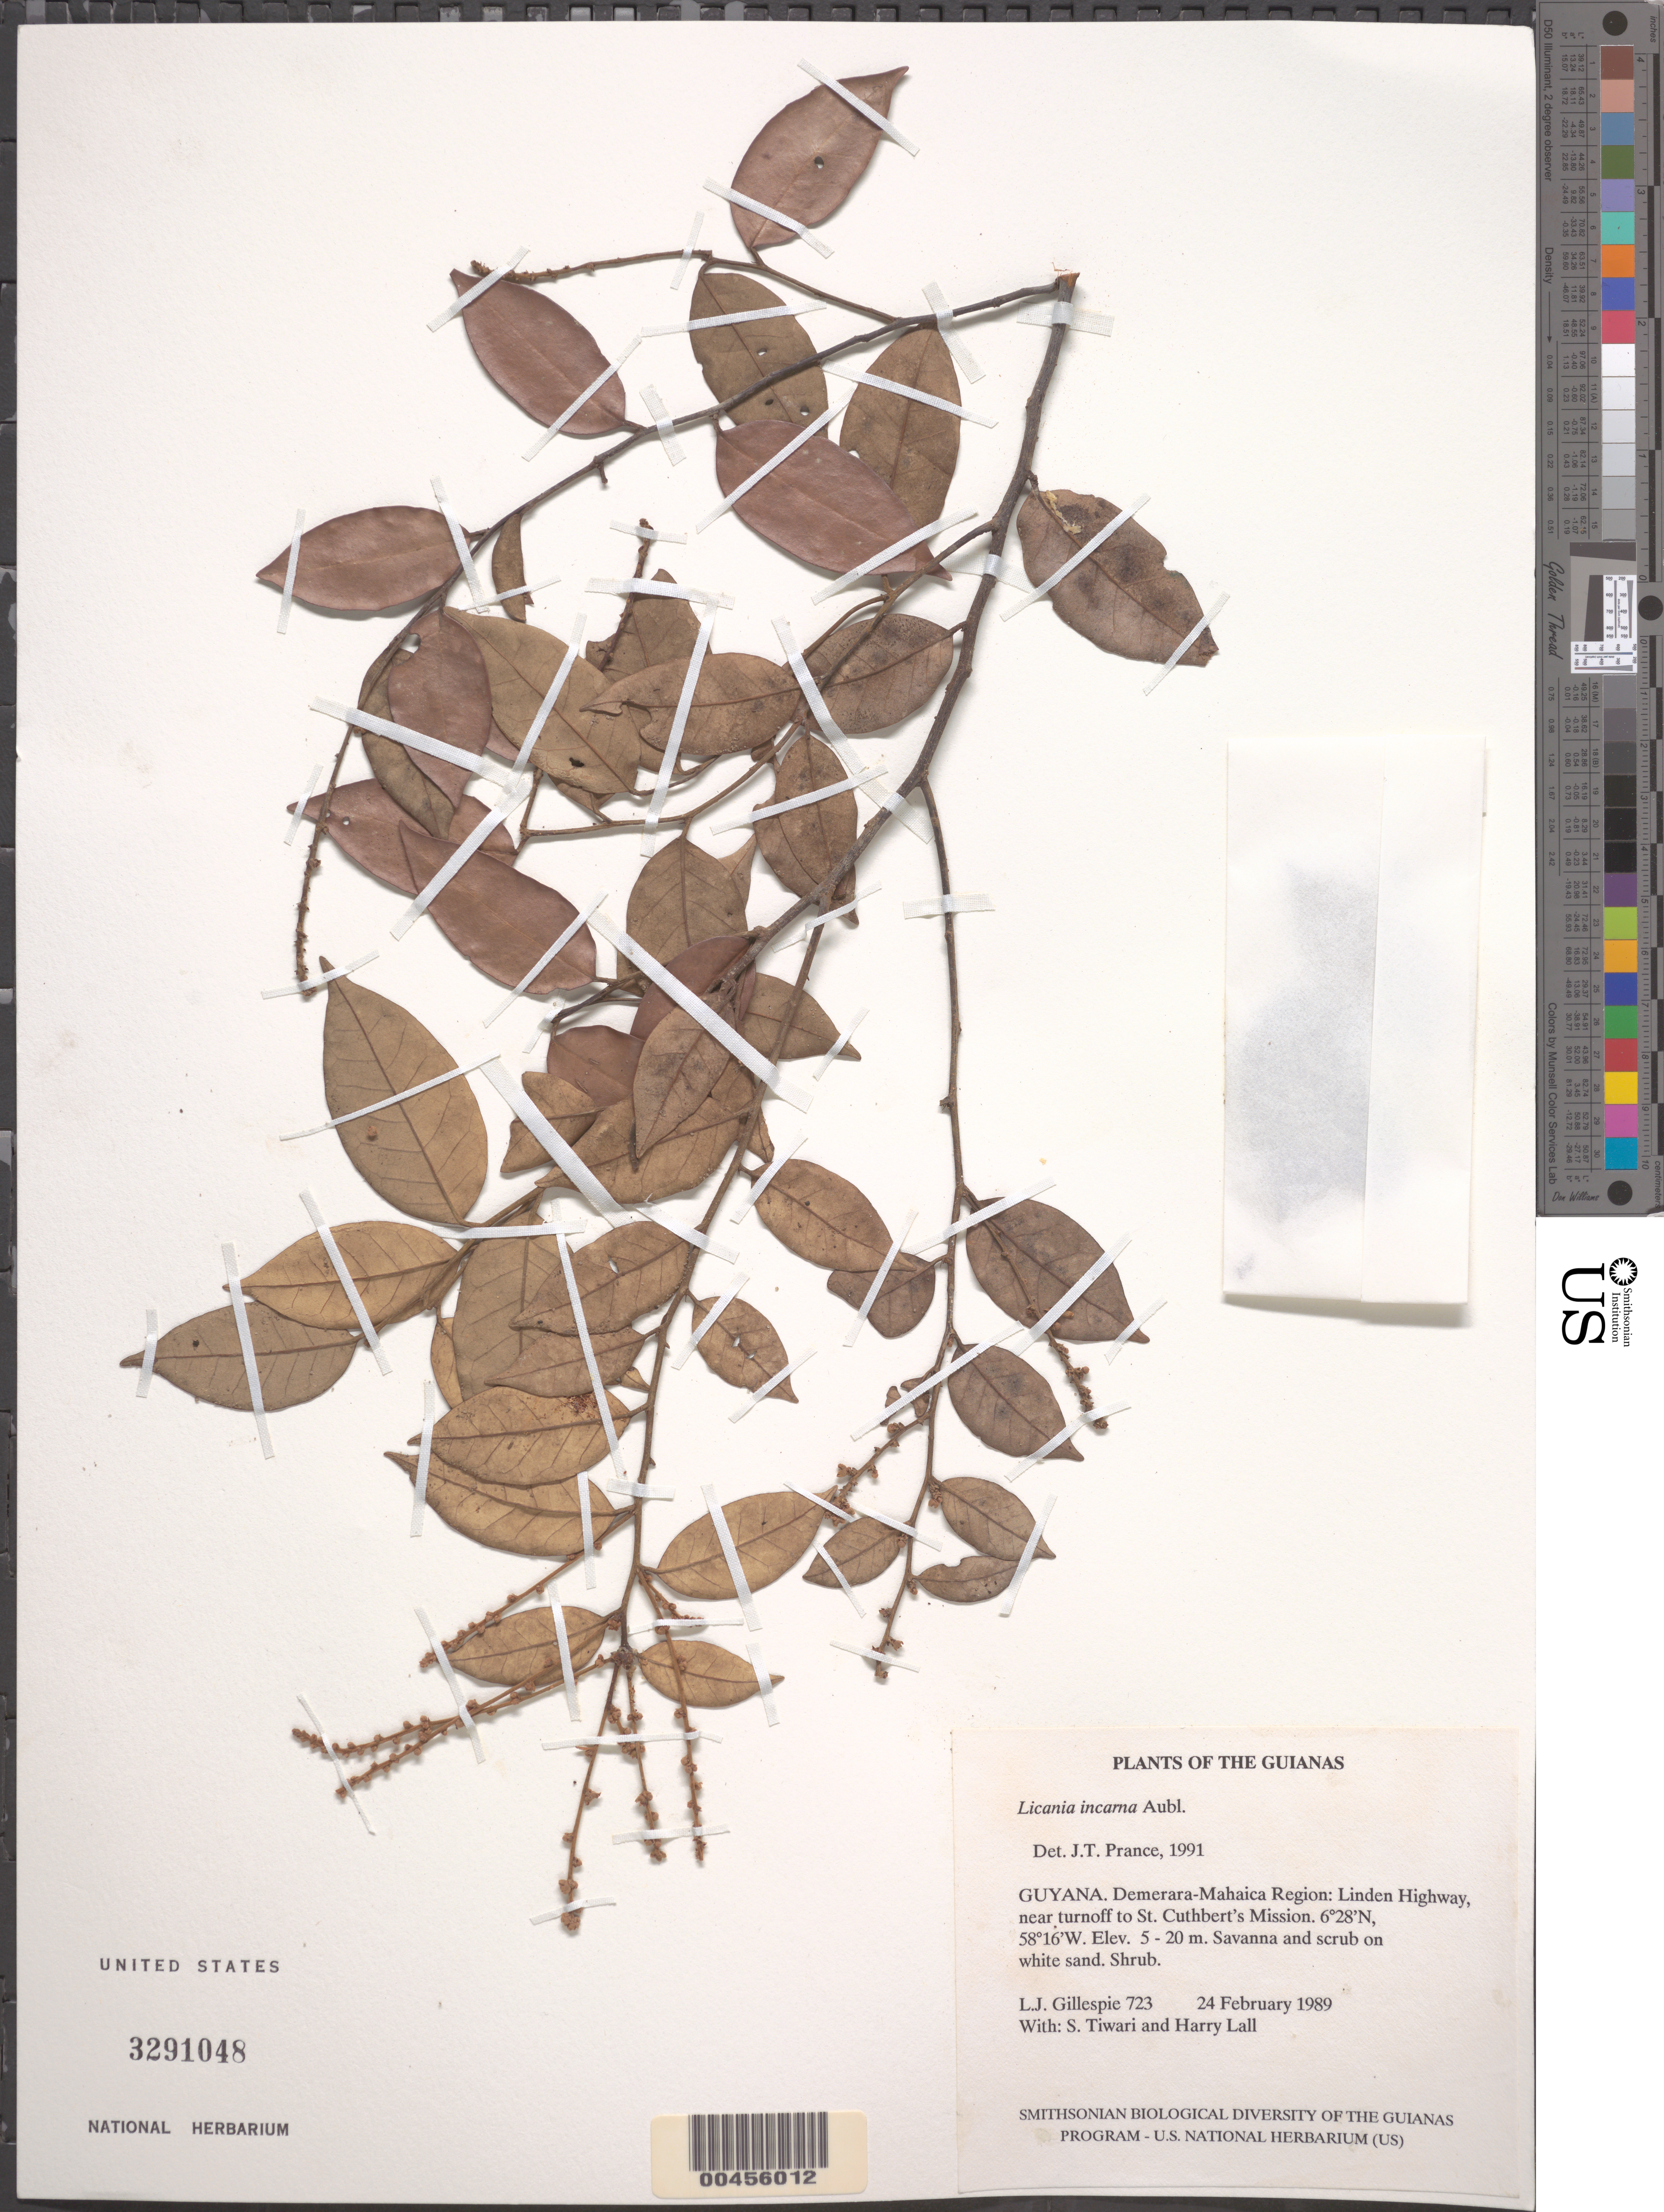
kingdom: Plantae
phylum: Tracheophyta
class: Magnoliopsida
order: Malpighiales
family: Chrysobalanaceae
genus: Licania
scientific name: Licania incana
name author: Aubl.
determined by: Prance, G. T.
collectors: L. J. Gillespie, S. Tiwari & H. Lall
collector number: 723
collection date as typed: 24 February 1989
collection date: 1989-02-24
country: Guyana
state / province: Demerara-Mahaica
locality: Linden Highway, near turnoff to St. Cuthbert's Mission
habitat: Savanna and scrub on white sand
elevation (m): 5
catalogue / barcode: US 3291048